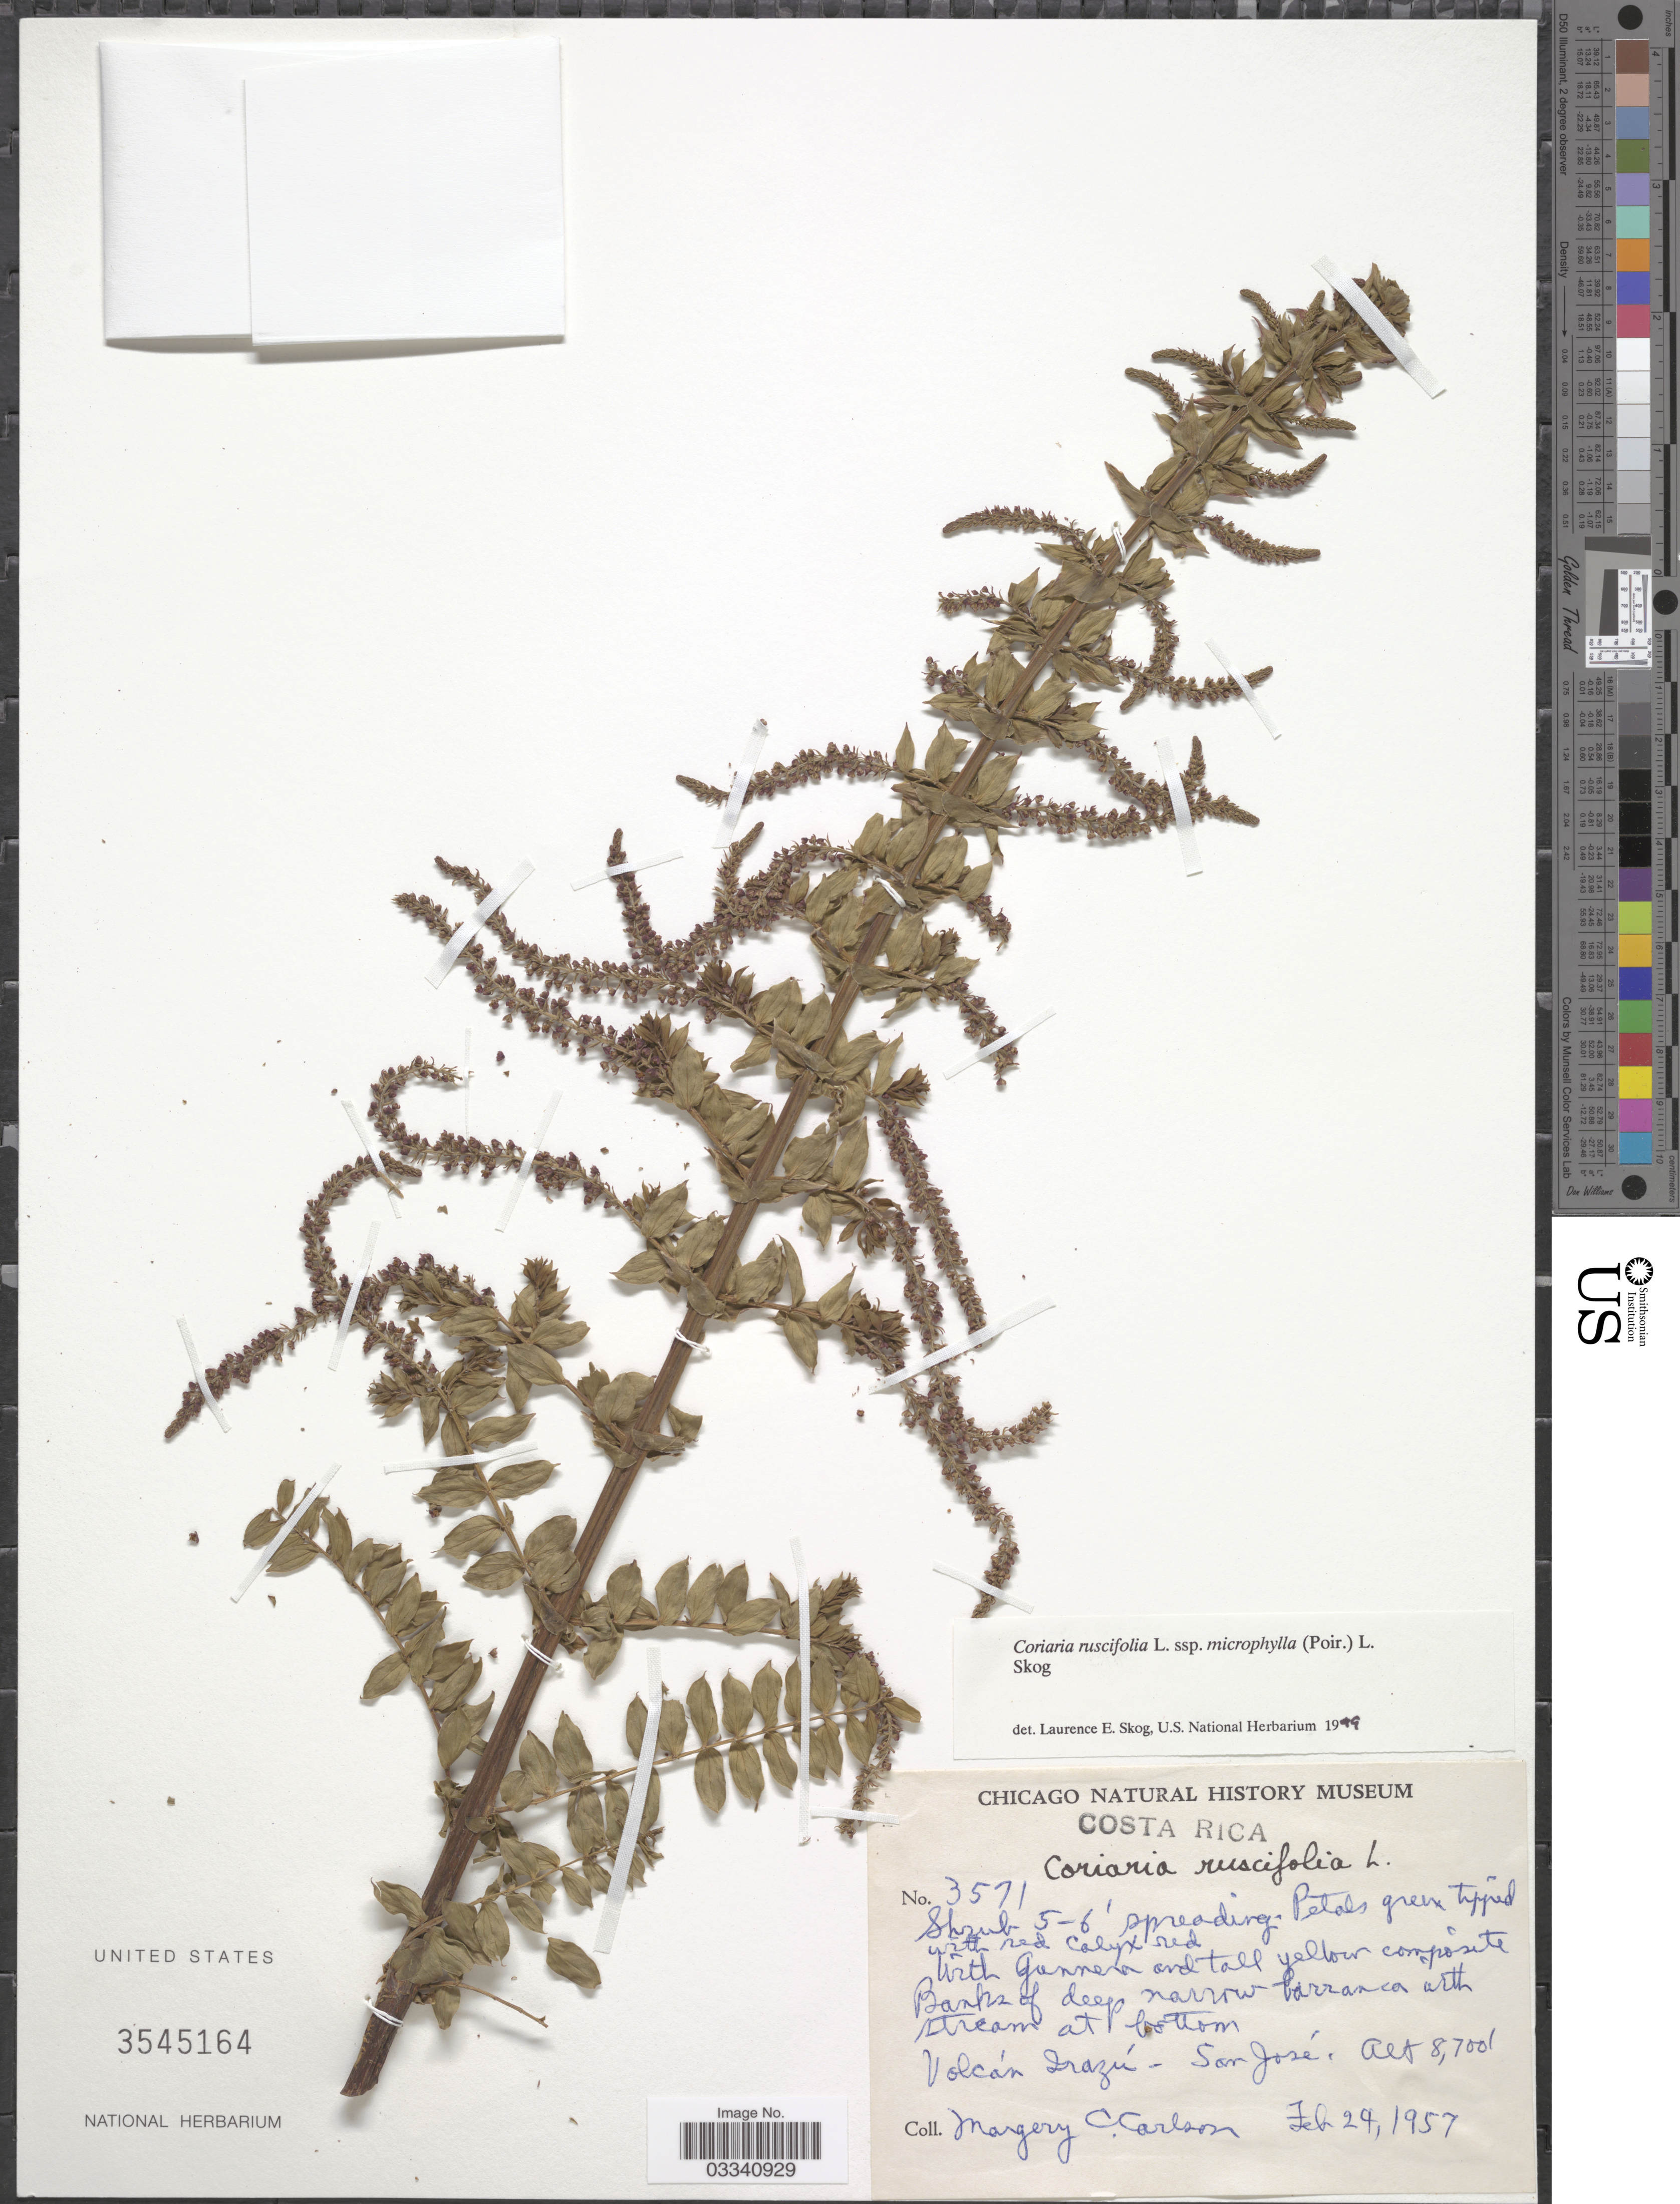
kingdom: Plantae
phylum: Tracheophyta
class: Magnoliopsida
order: Cucurbitales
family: Coriariaceae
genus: Coriaria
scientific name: Coriaria ruscifolia subsp. microphylla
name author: (Poir.) L.E. Skog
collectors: M. C. Carlson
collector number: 3571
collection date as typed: Transcribed d/m/y: 29/2/1957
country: Costa Rica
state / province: San José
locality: Volcán Irazú.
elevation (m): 2652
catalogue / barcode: US 3545164